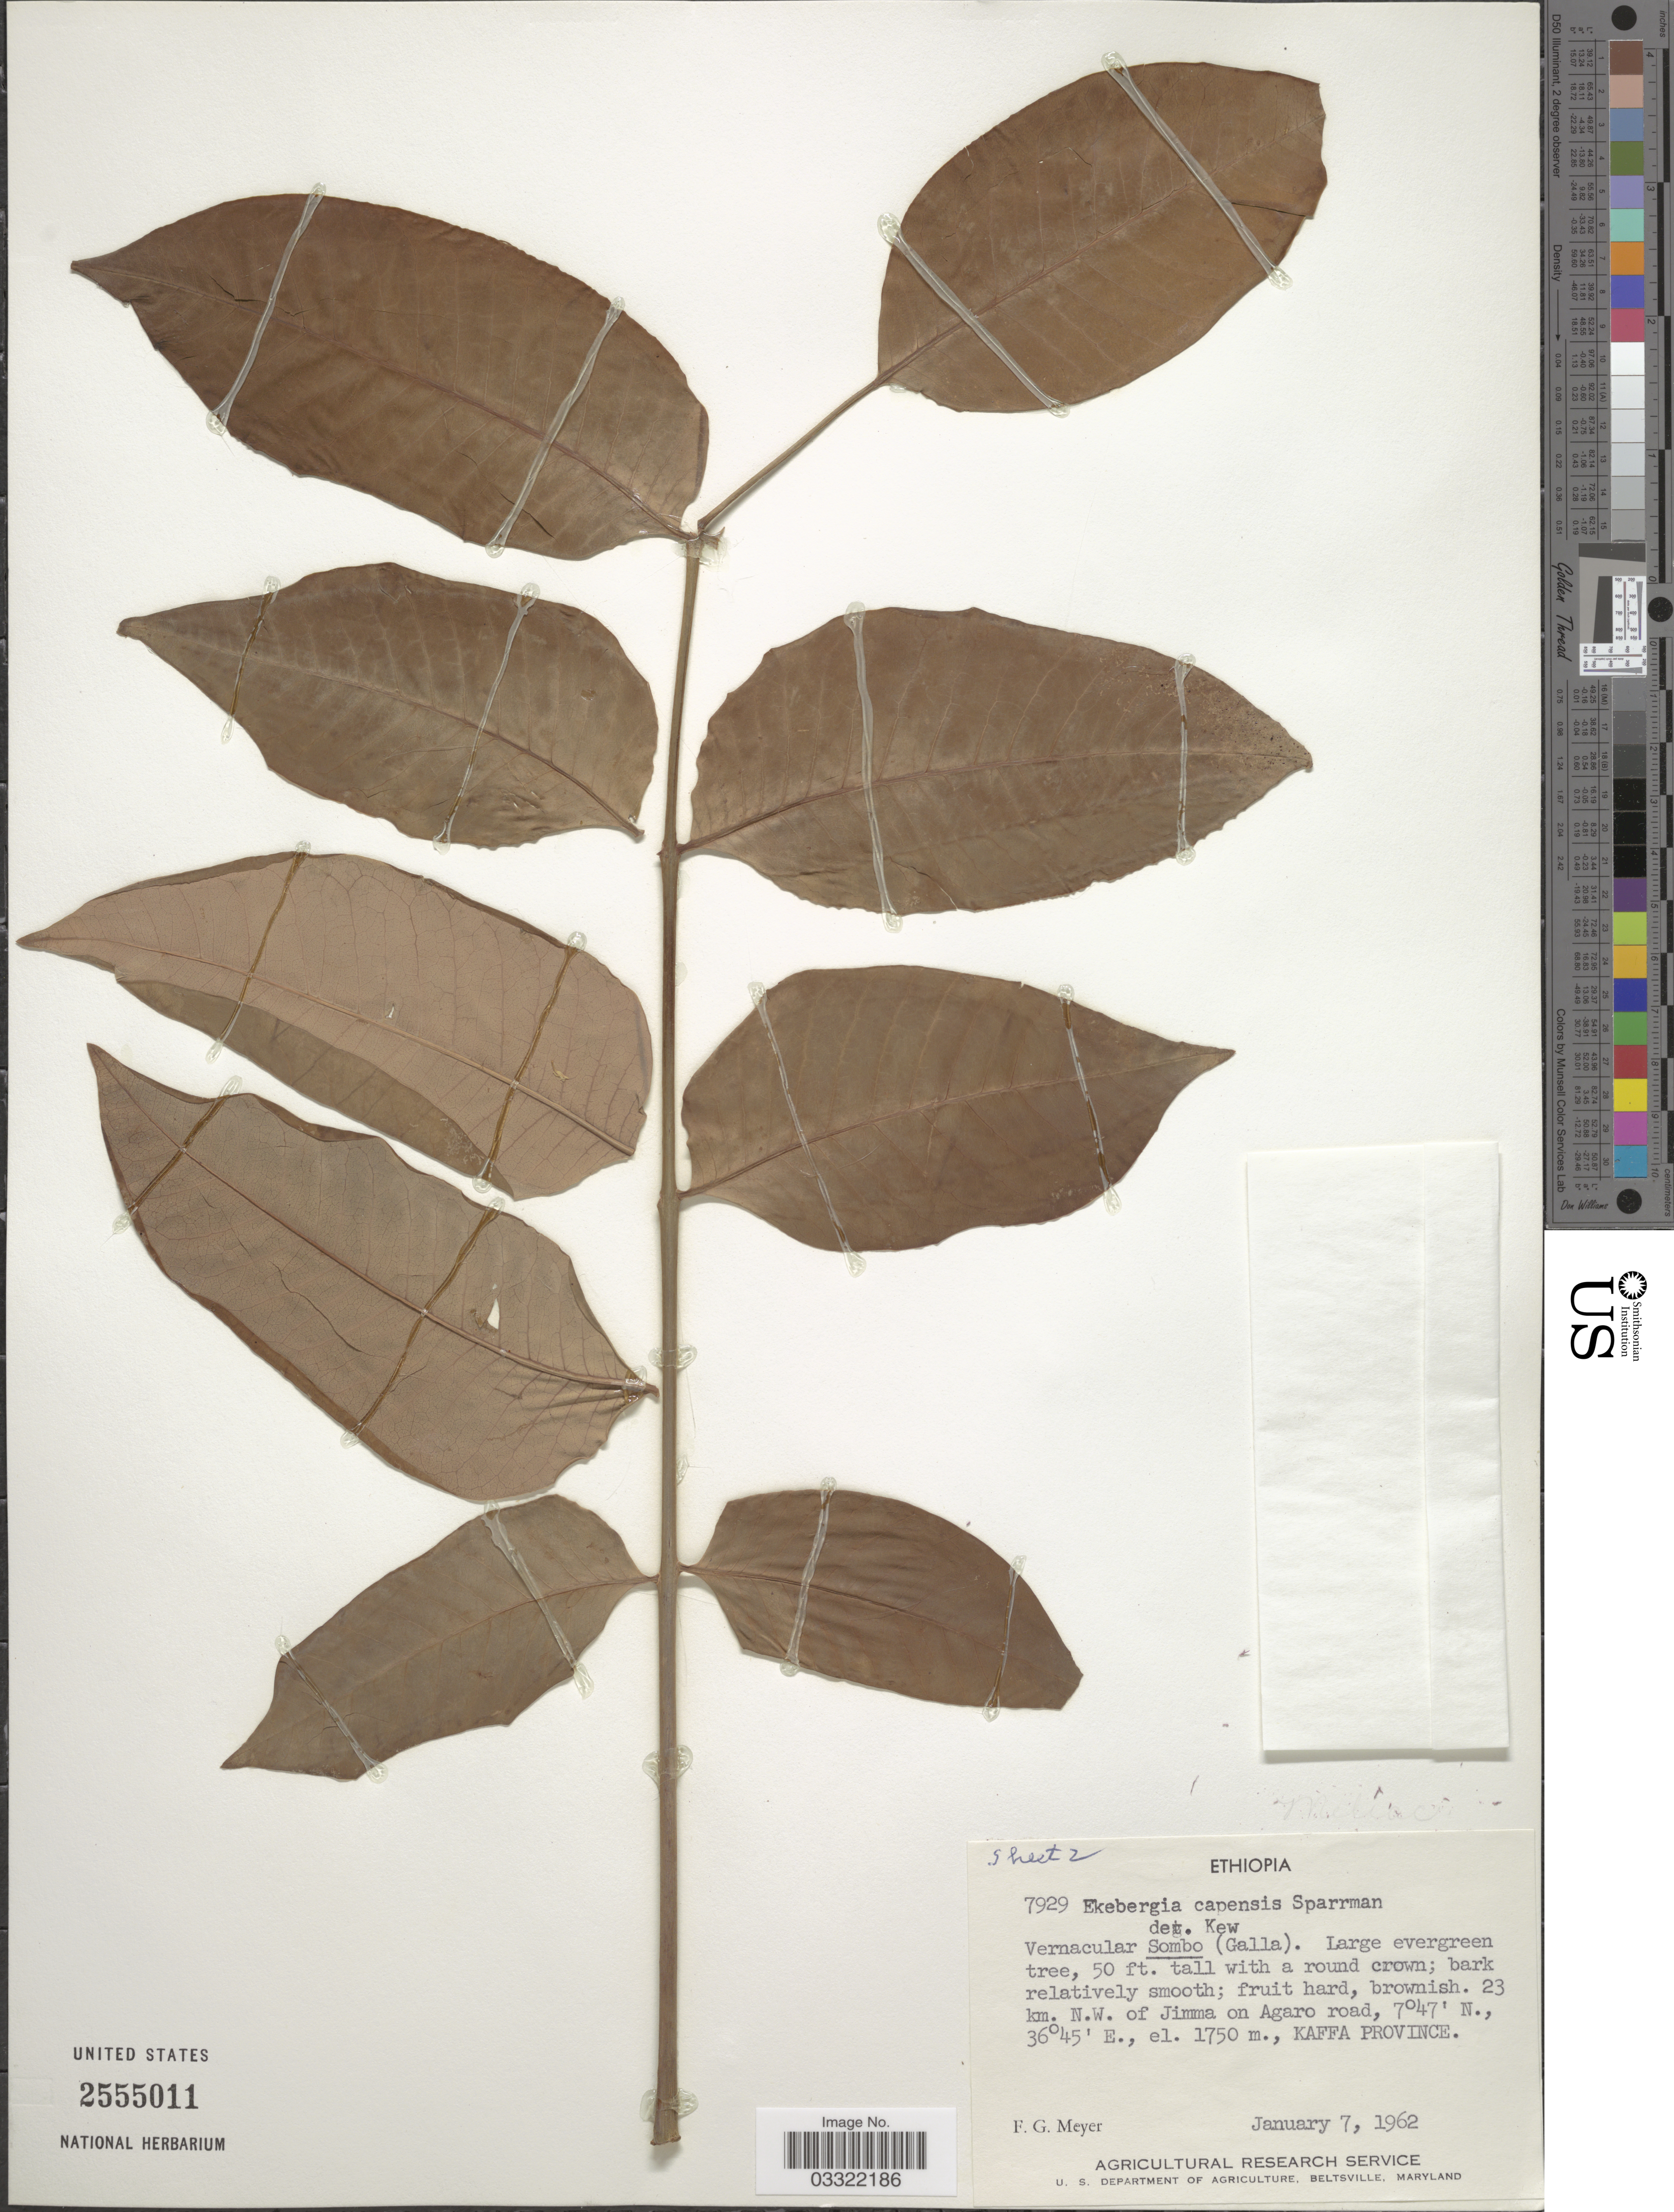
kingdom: Plantae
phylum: Tracheophyta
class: Magnoliopsida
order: Sapindales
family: Meliaceae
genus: Ekebergia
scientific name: Ekebergia capensis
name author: Sparrm.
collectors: F. G. Meyer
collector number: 7929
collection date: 1962-01-07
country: Ethiopia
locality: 23 km. N.W. of Jimma on Agaro road, Kaffa Province.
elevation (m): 1750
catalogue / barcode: US 2555011